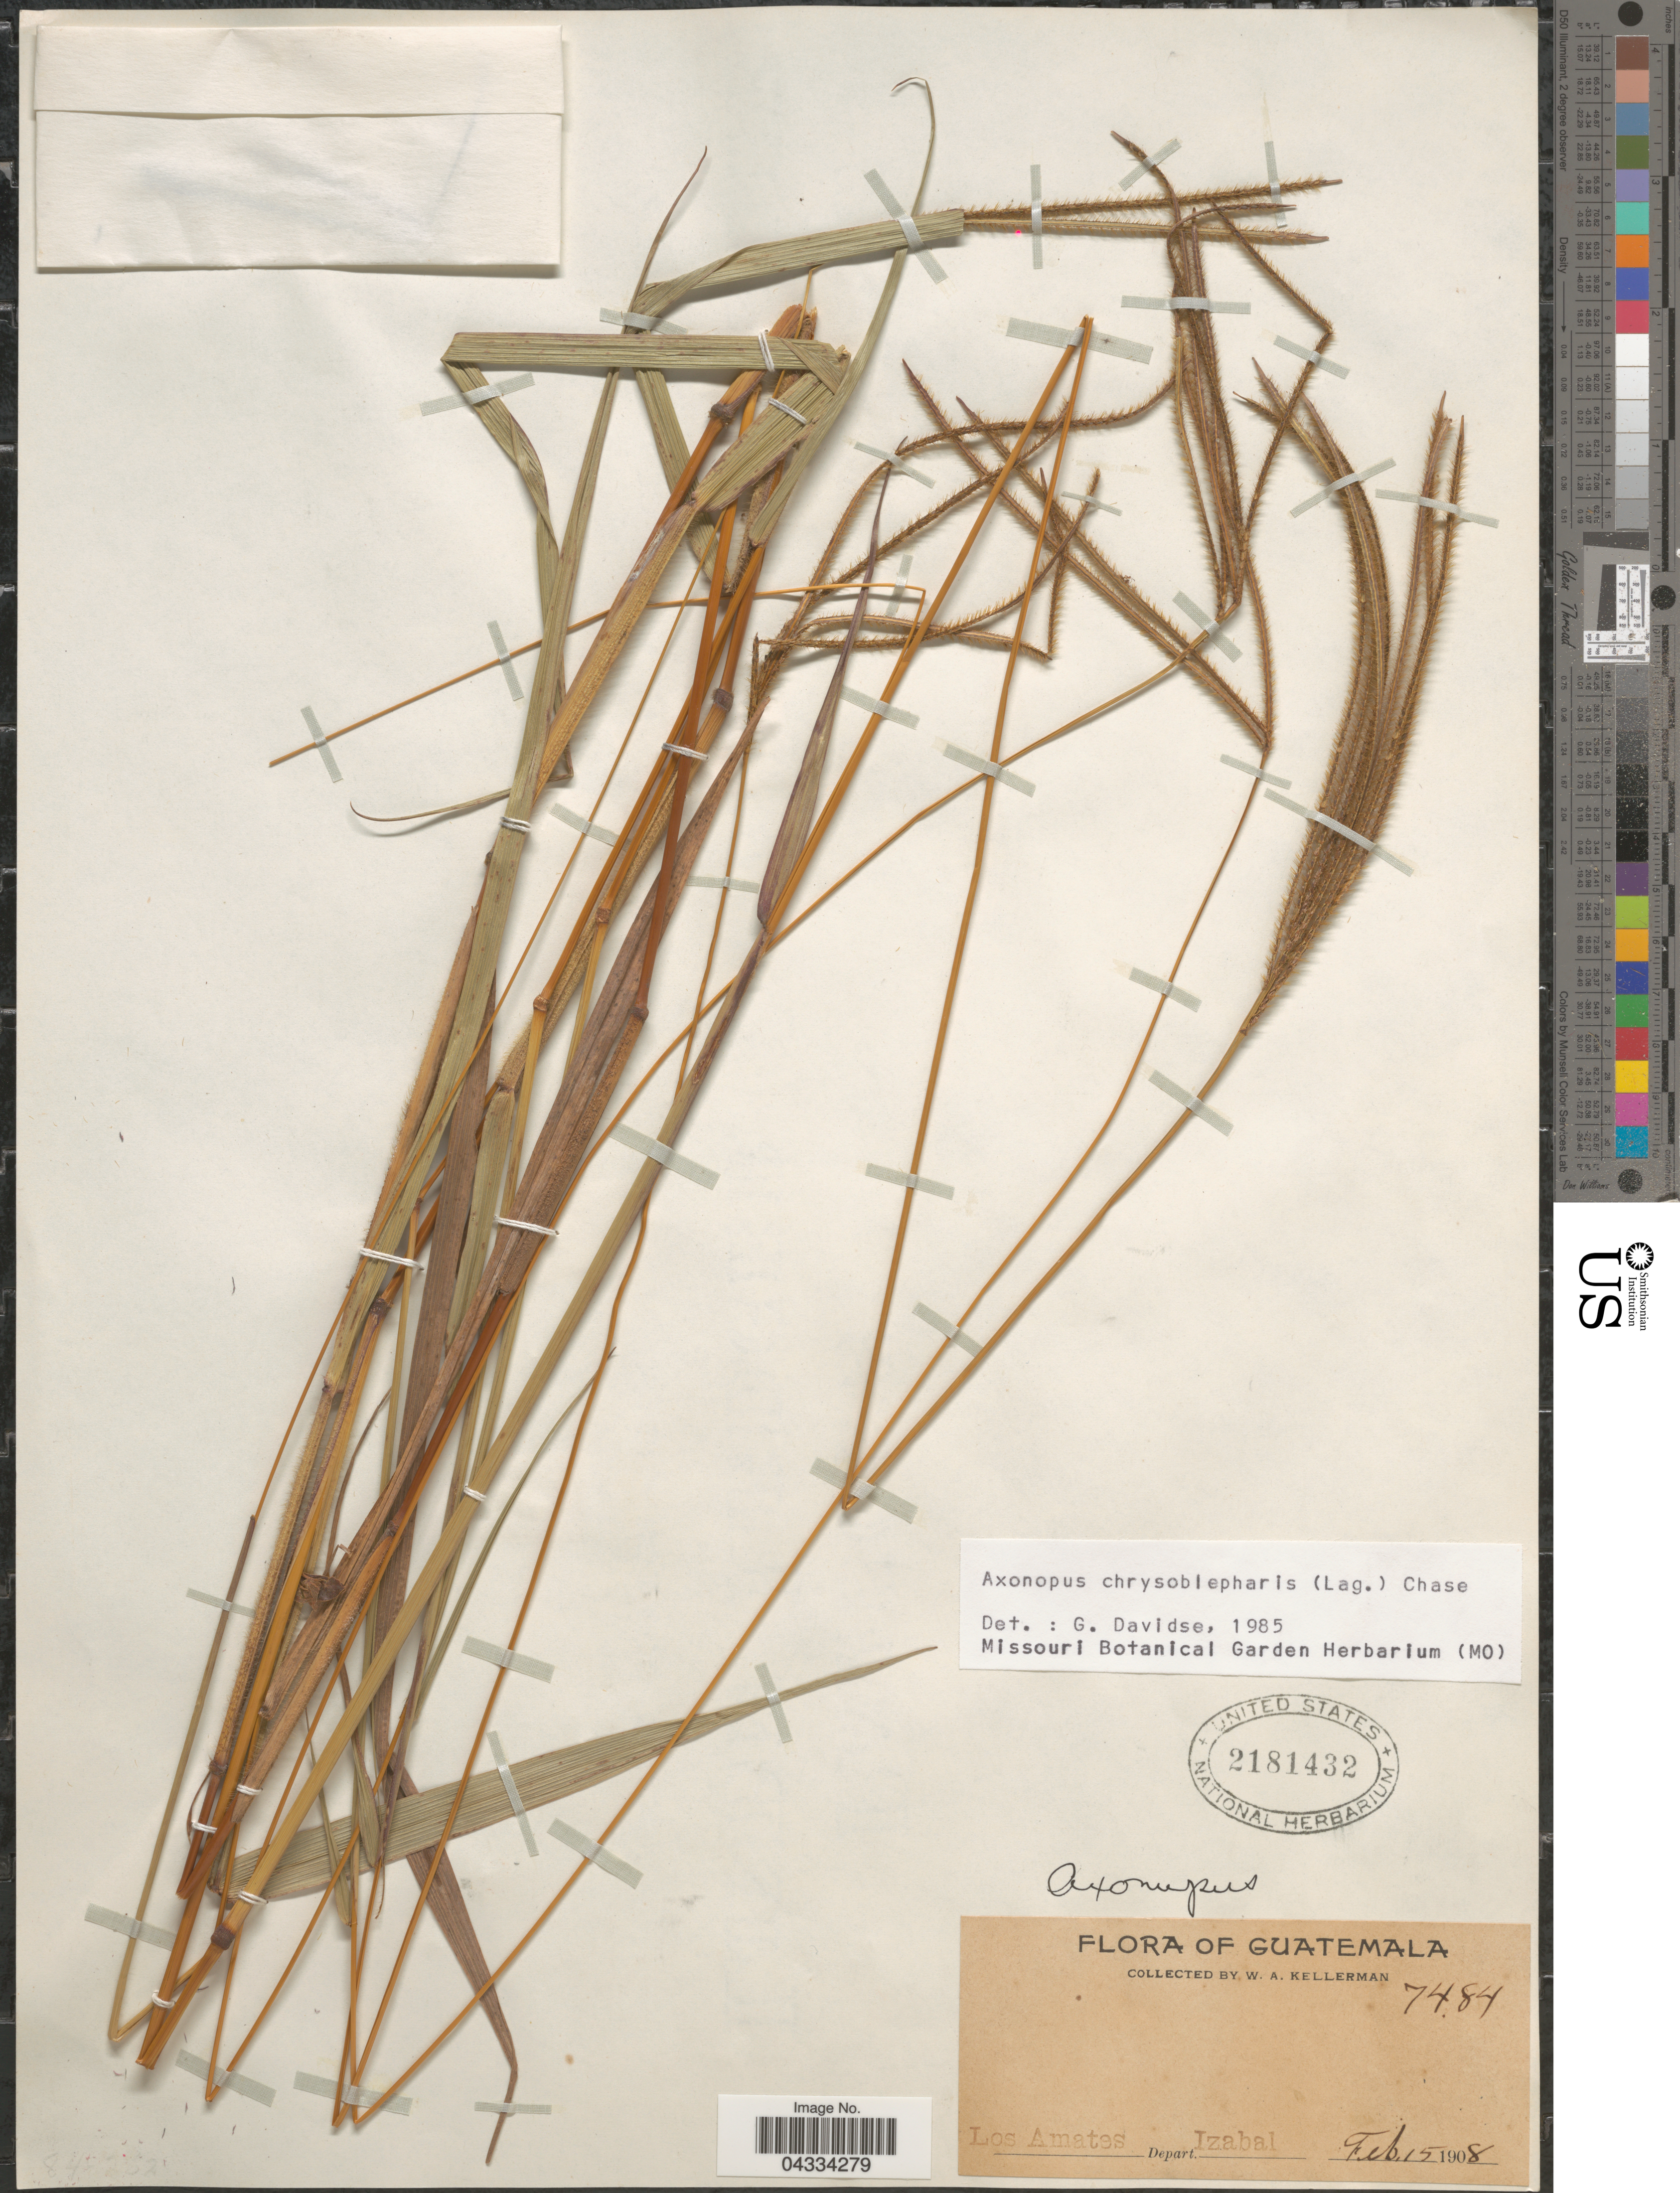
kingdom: Plantae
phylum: Tracheophyta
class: Liliopsida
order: Poales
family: Poaceae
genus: Axonopus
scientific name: Axonopus chrysoblepharis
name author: (Lag.) Chase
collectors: W. Kellerman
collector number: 7484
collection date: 1908-02-15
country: Guatemala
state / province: Izabal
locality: Los Amates. Depart. Izabal.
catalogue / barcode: US 2181432